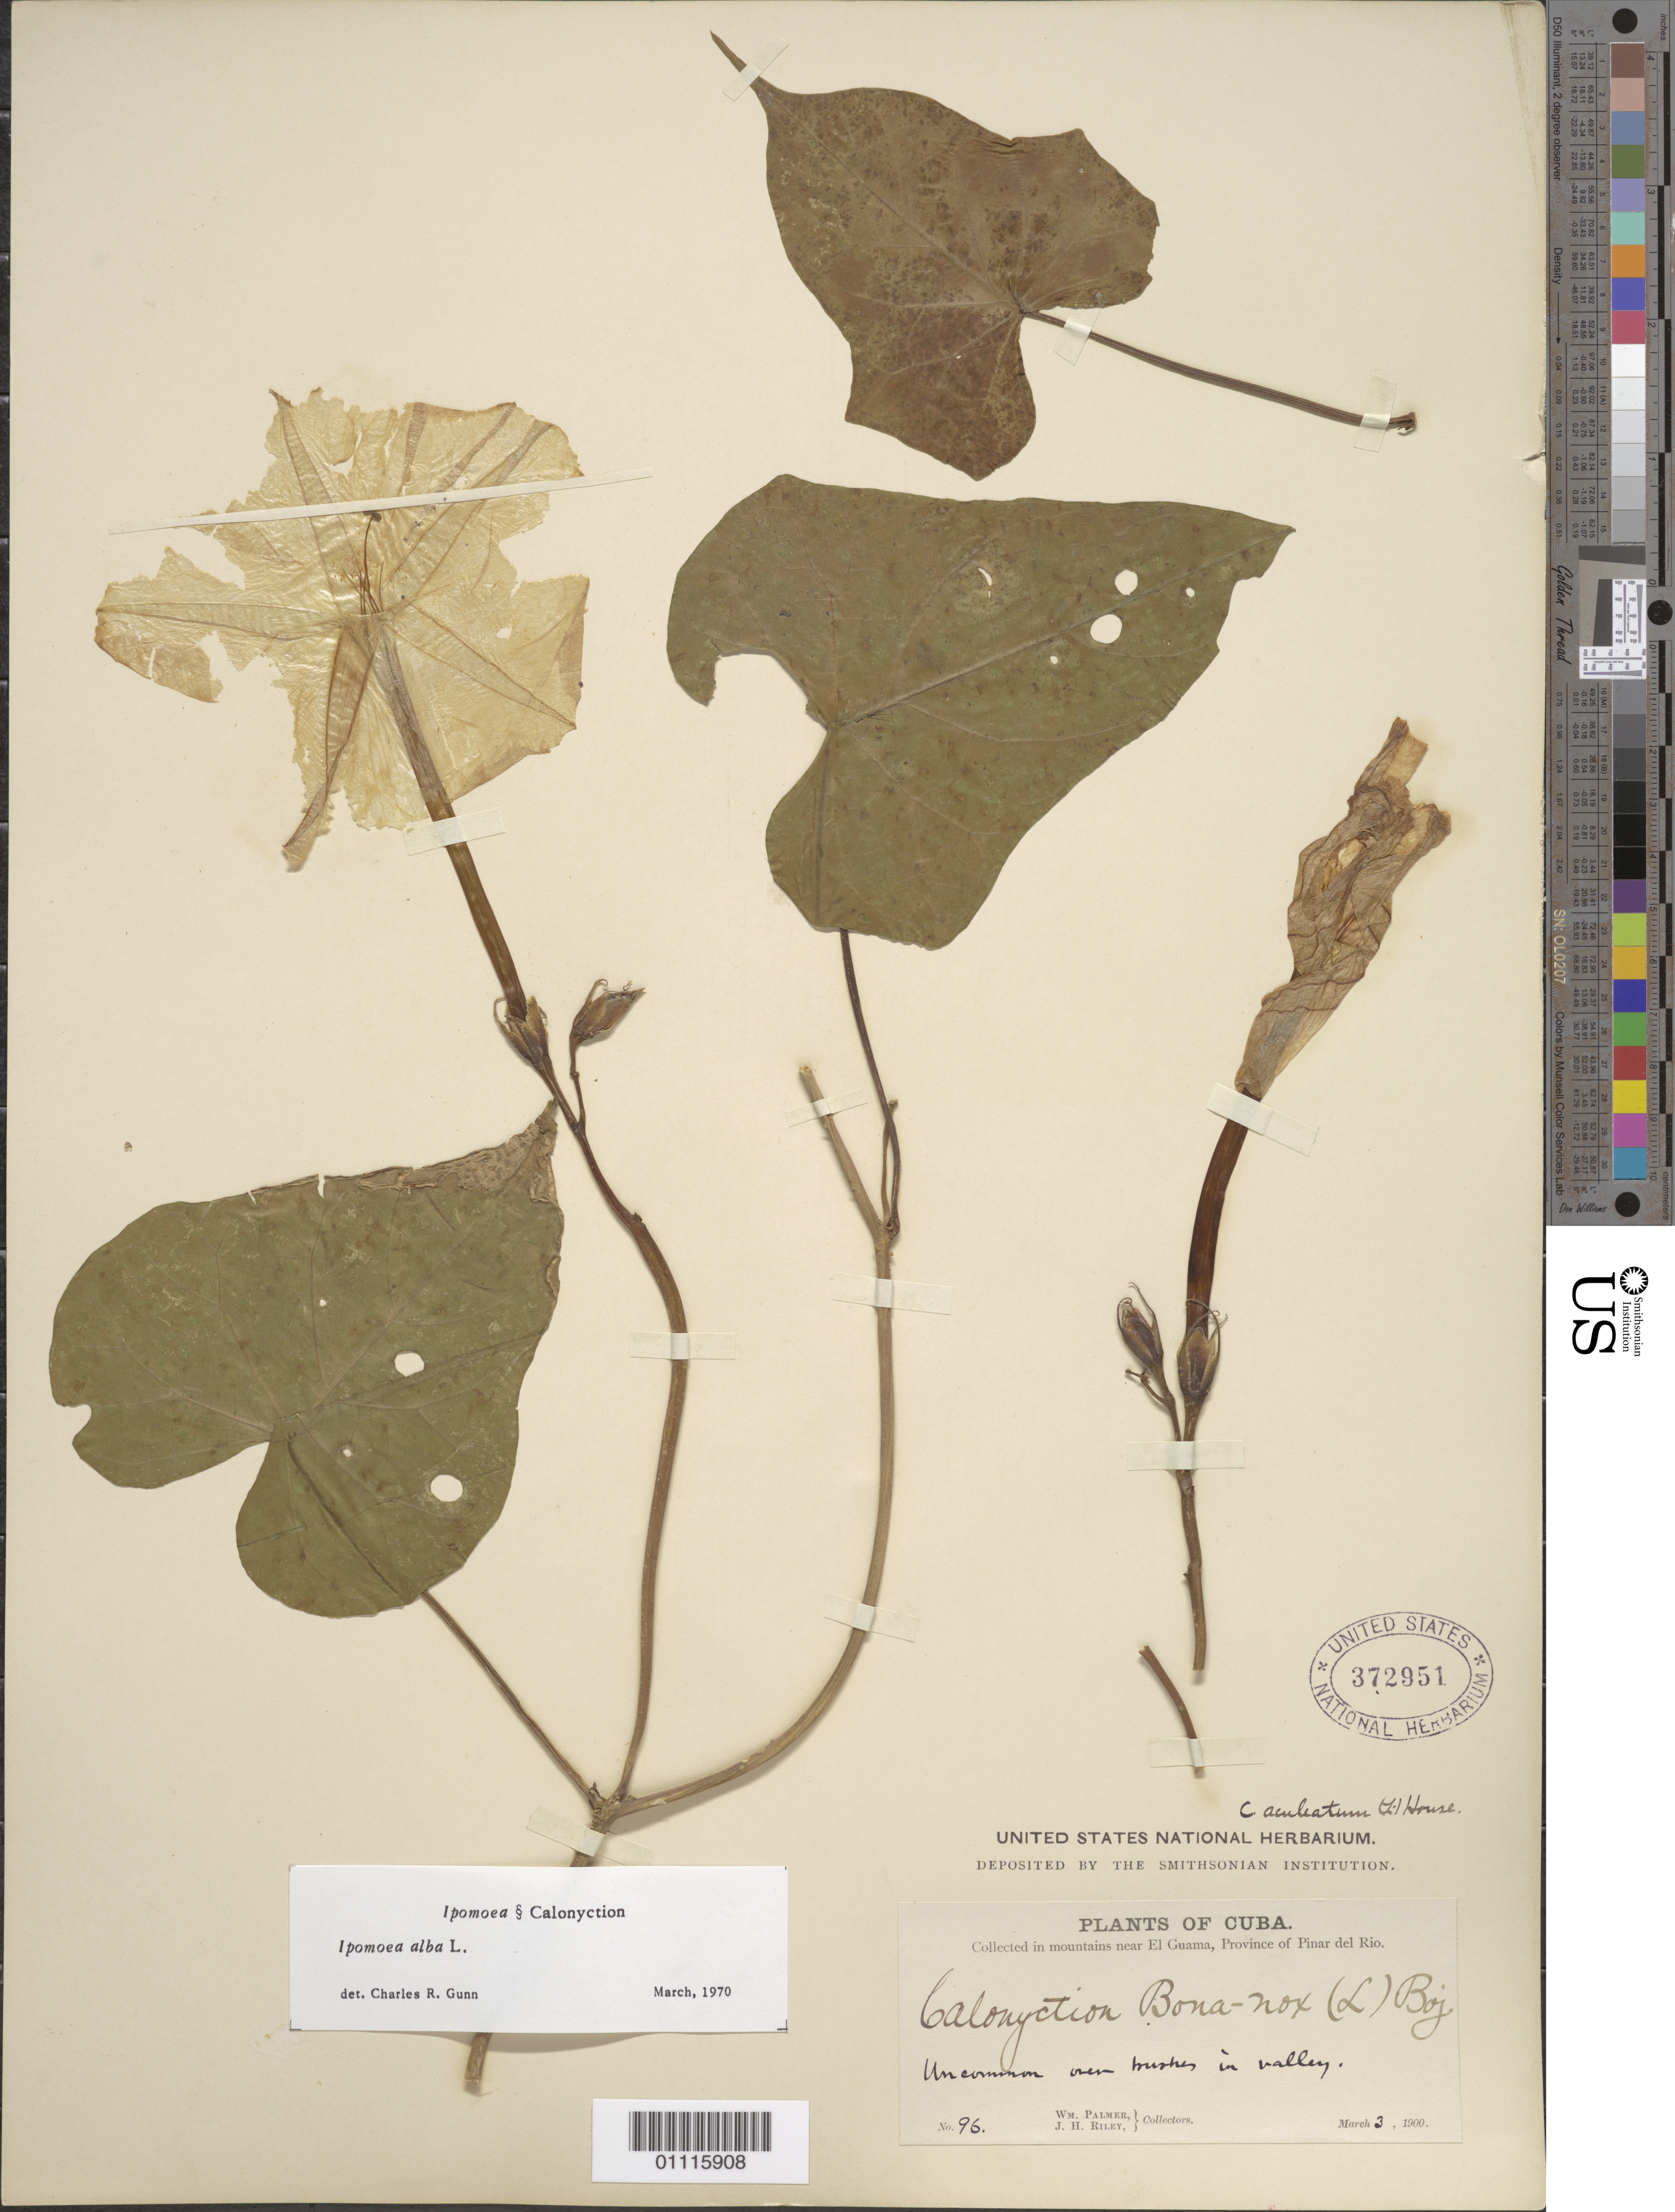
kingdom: Plantae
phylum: Tracheophyta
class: Magnoliopsida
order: Solanales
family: Convolvulaceae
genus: Ipomoea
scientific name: Ipomoea alba L.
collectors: W. Palmer & J. H. Riley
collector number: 96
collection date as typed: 03 Mar 1900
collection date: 1900-03-03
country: Cuba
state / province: Pinar del Rio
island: Cuba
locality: Collected in mountains near El Guama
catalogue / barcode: US 372951